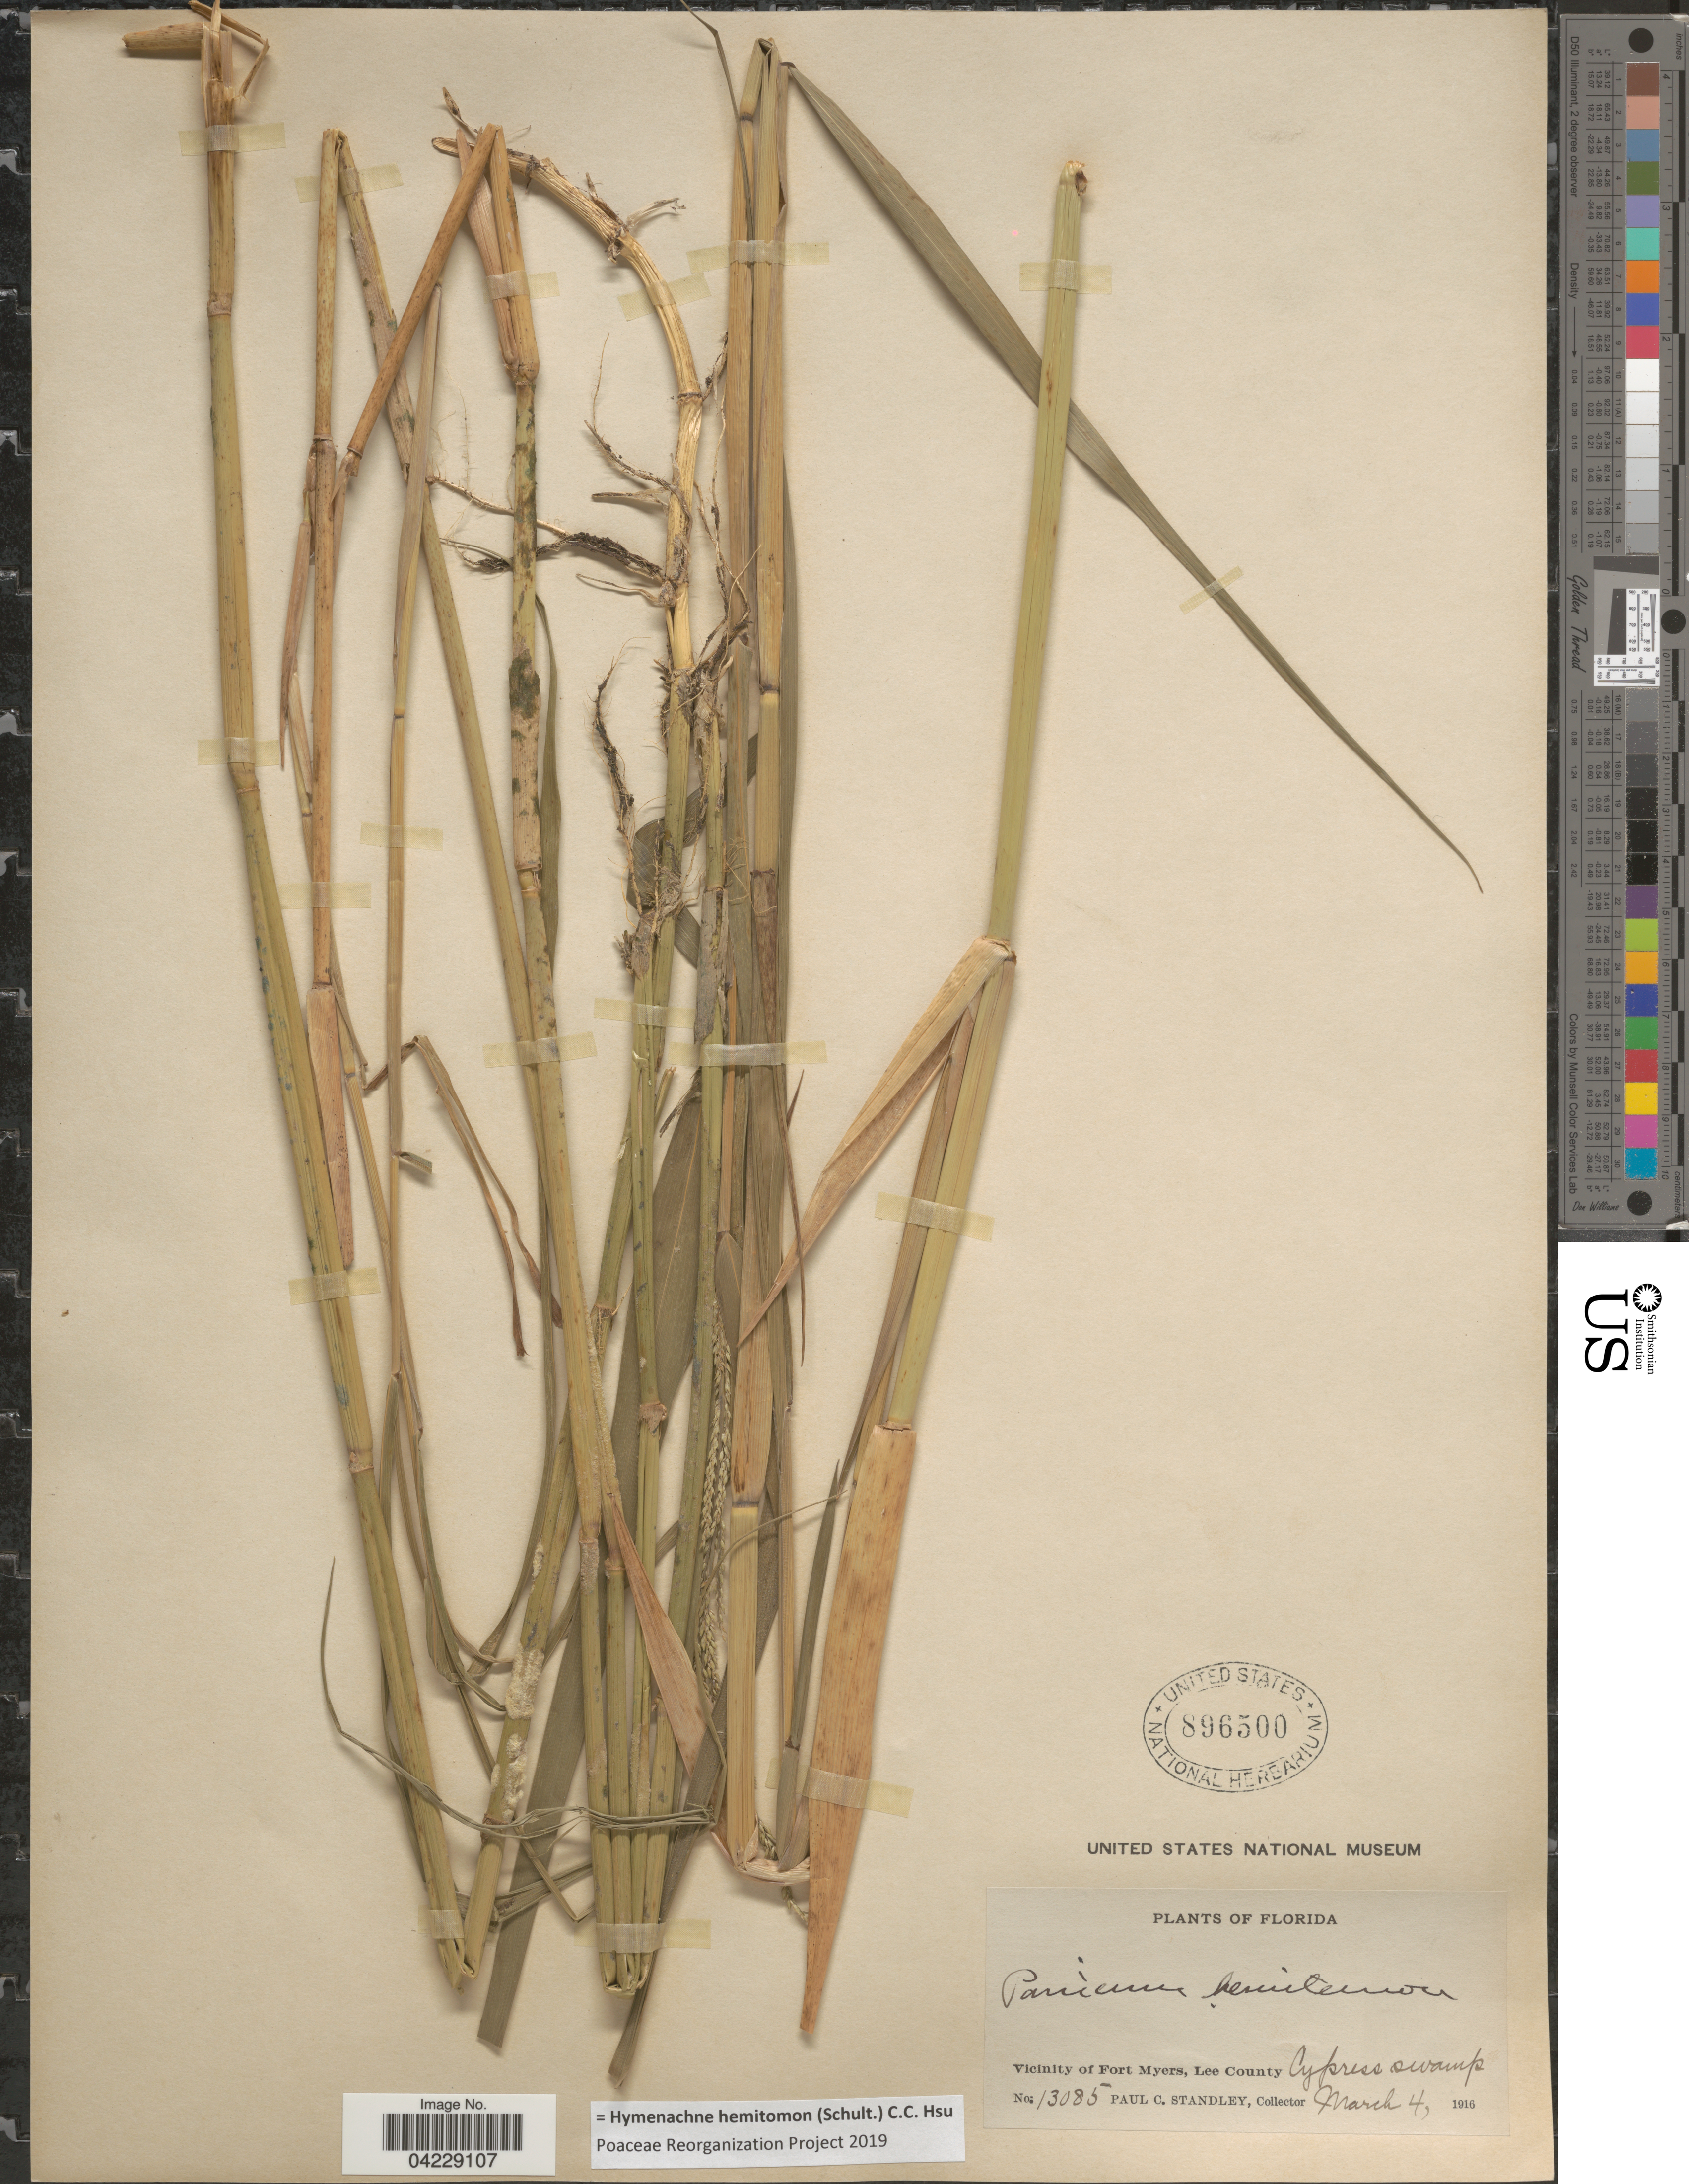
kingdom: Plantae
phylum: Tracheophyta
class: Liliopsida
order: Poales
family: Poaceae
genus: Hymenachne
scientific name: Hymenachne hemitomon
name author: (Schult.) C. C. Hsu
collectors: P. C. Standley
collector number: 13085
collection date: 1916-03-04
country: United States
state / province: Florida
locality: Vicinity of Fort Myers, Lee County. Cypress swamp.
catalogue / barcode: US 896500